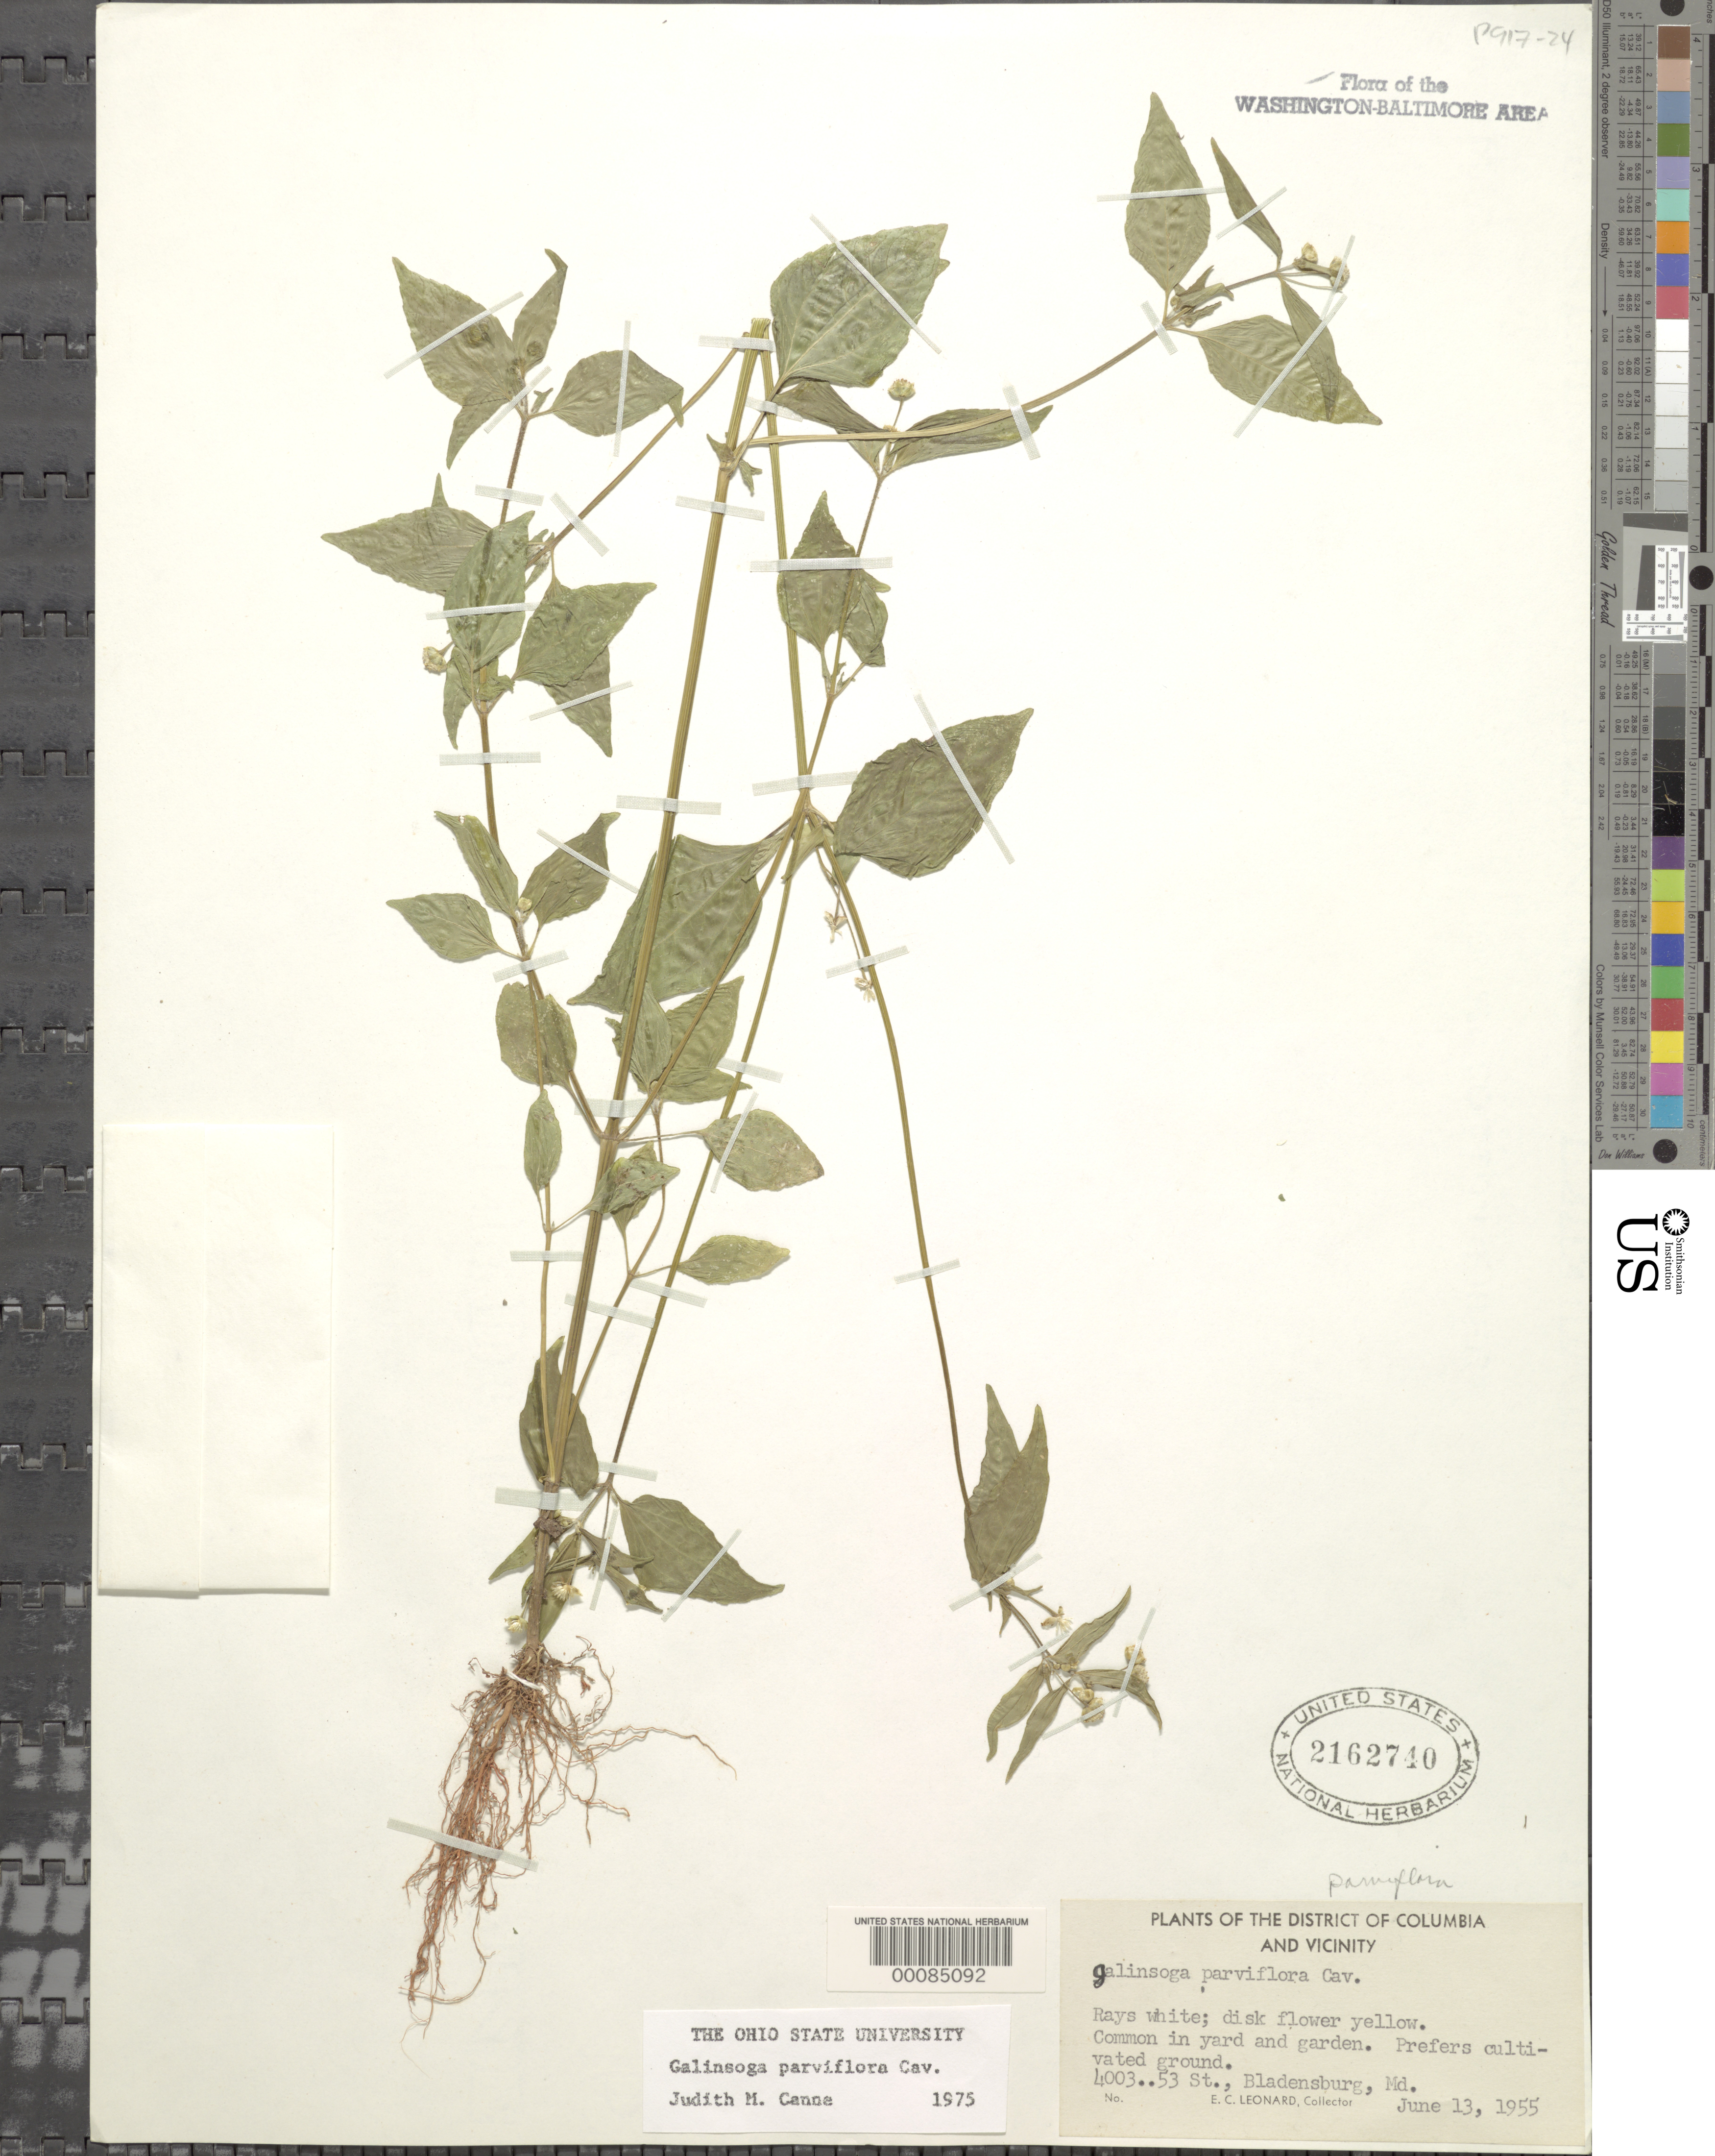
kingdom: Plantae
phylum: Tracheophyta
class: Magnoliopsida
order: Asterales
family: Asteraceae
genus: Galinsoga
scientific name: Galinsoga quadriradiata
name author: Ruiz & Pav.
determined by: Canne-Hilliker, J. M.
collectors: E. C. Leonard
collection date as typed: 13 Jun 1955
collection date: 1955-06-13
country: United States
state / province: Maryland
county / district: Prince George's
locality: Decatur Heights, Bladensburg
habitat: Garden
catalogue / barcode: US 2162740